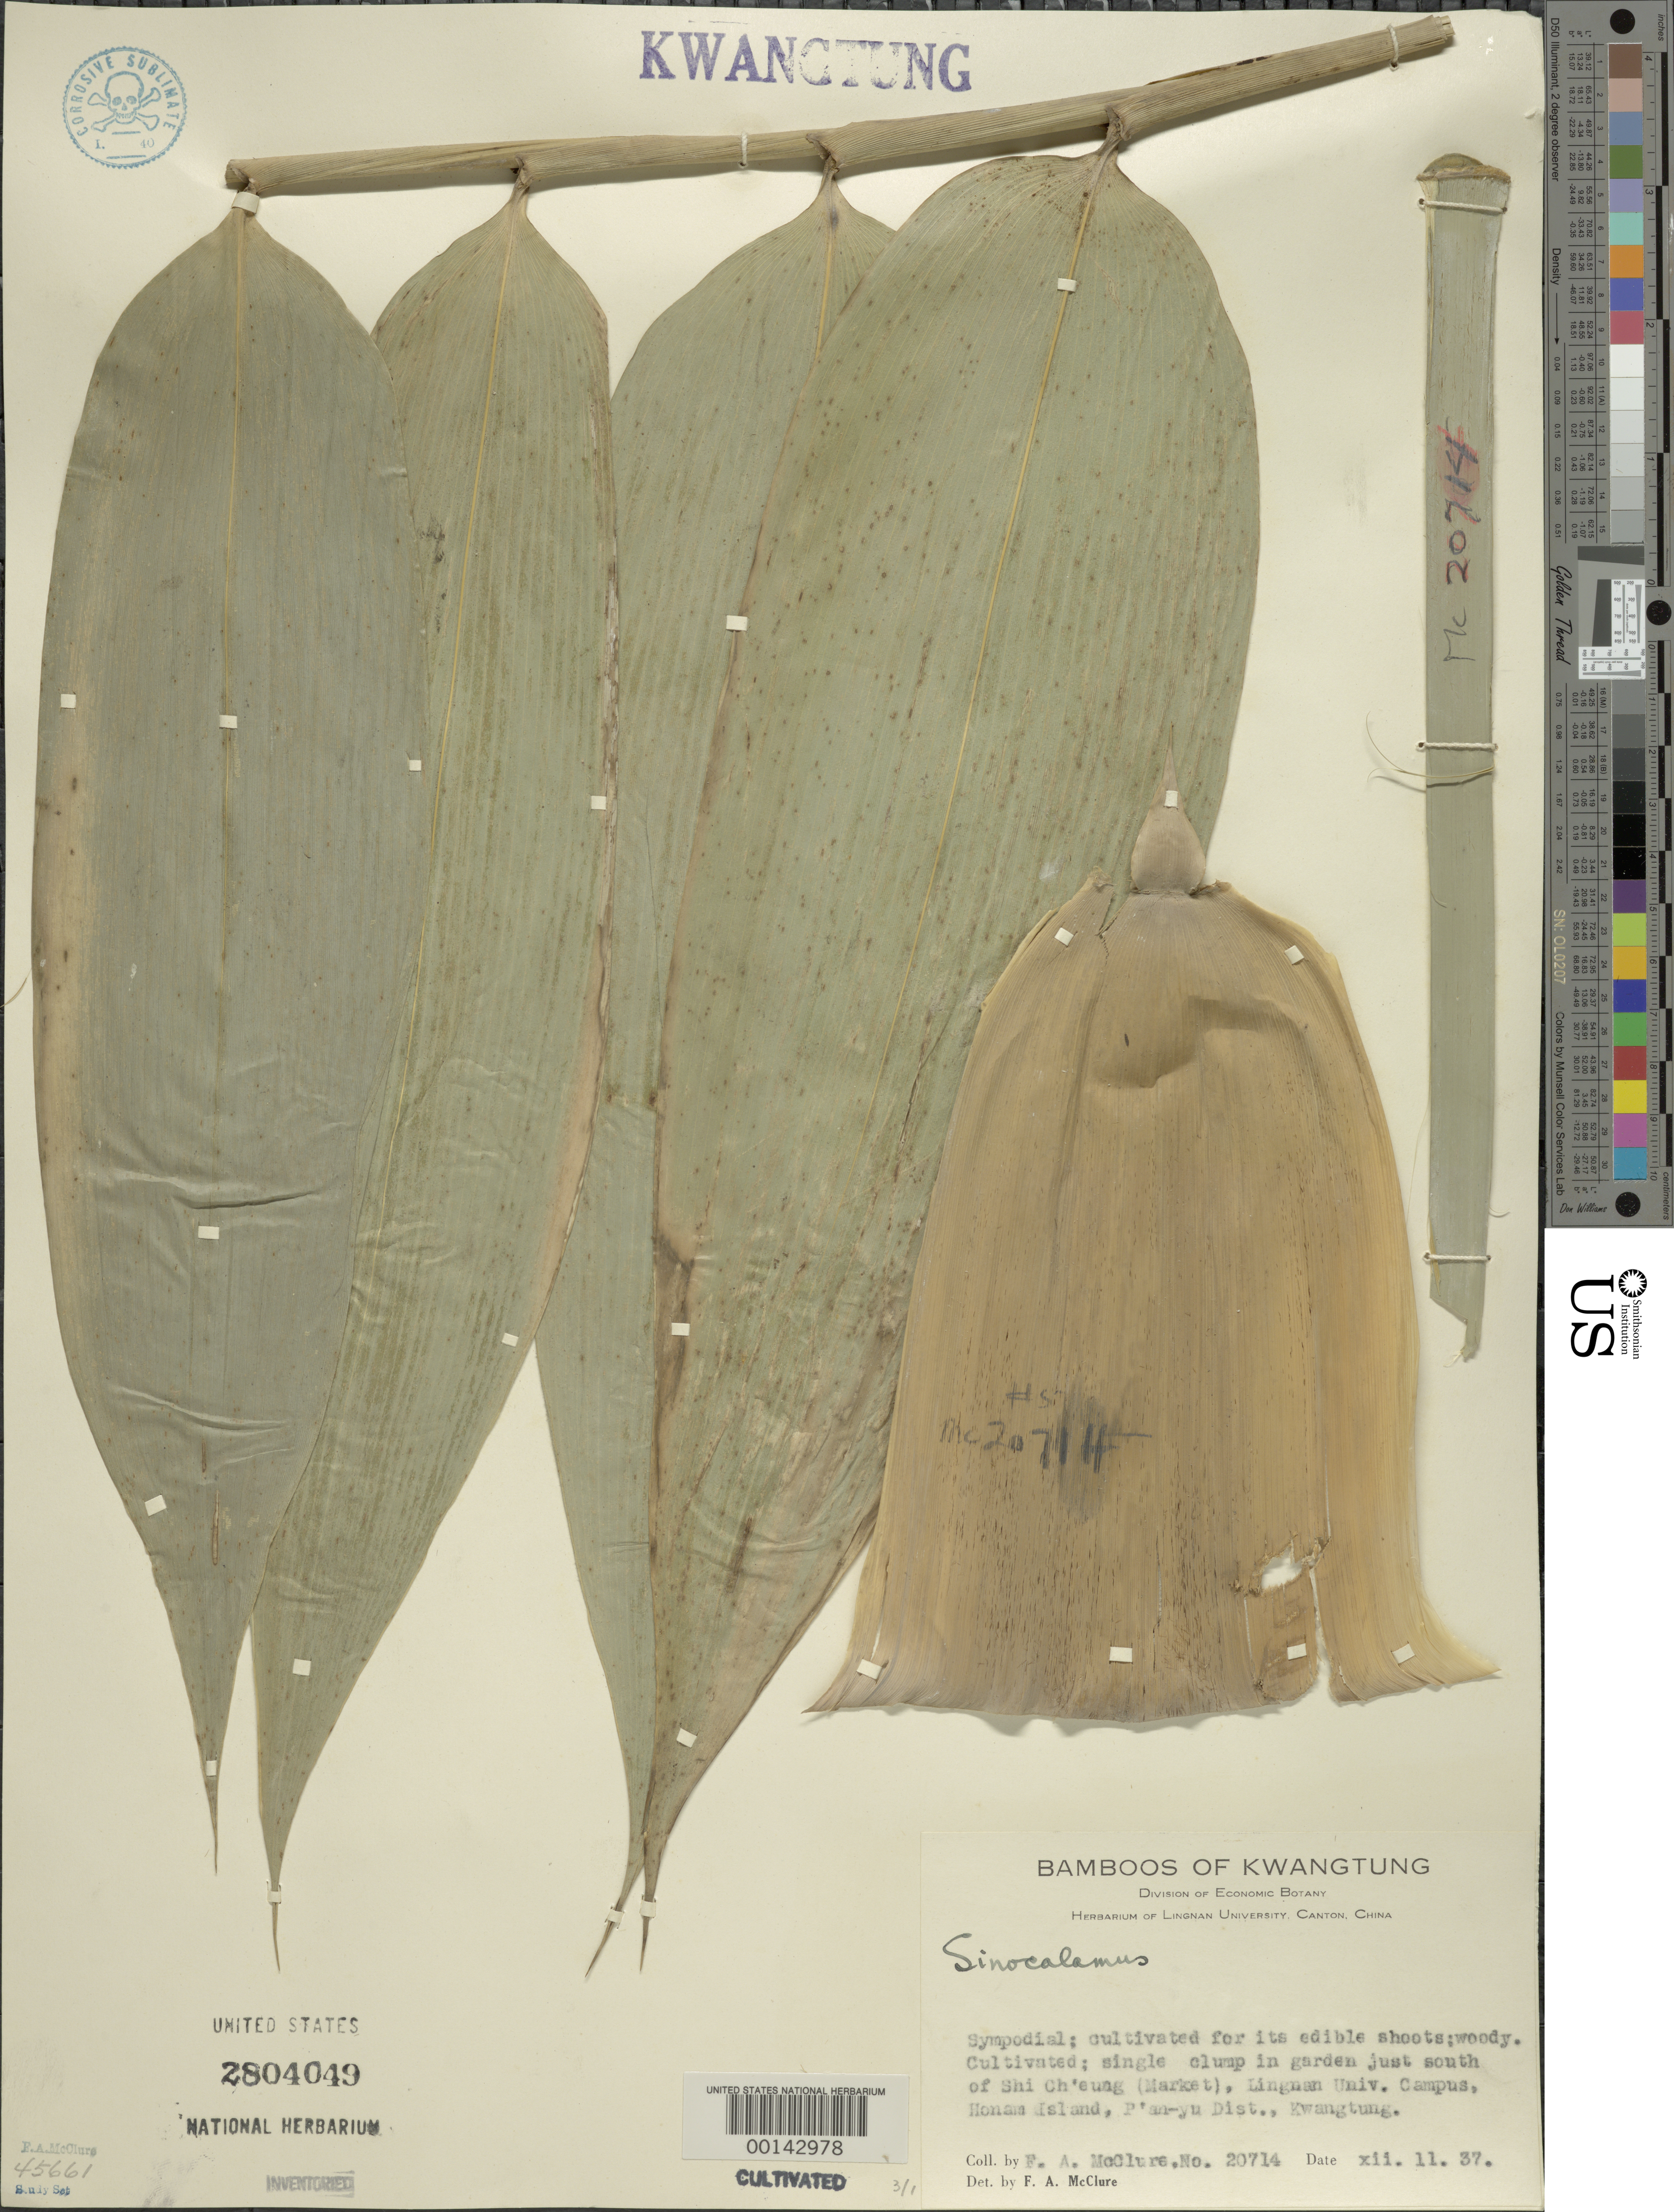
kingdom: Plantae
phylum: Tracheophyta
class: Liliopsida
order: Poales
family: Poaceae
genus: Sinocalamus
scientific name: Sinocalamus sp.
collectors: F. A. McClure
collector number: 20714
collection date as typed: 11 Dec 1937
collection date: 1937-12-11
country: China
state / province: Guangdong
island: Honam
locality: P'an-yu, lingnan univ.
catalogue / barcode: US 2804049